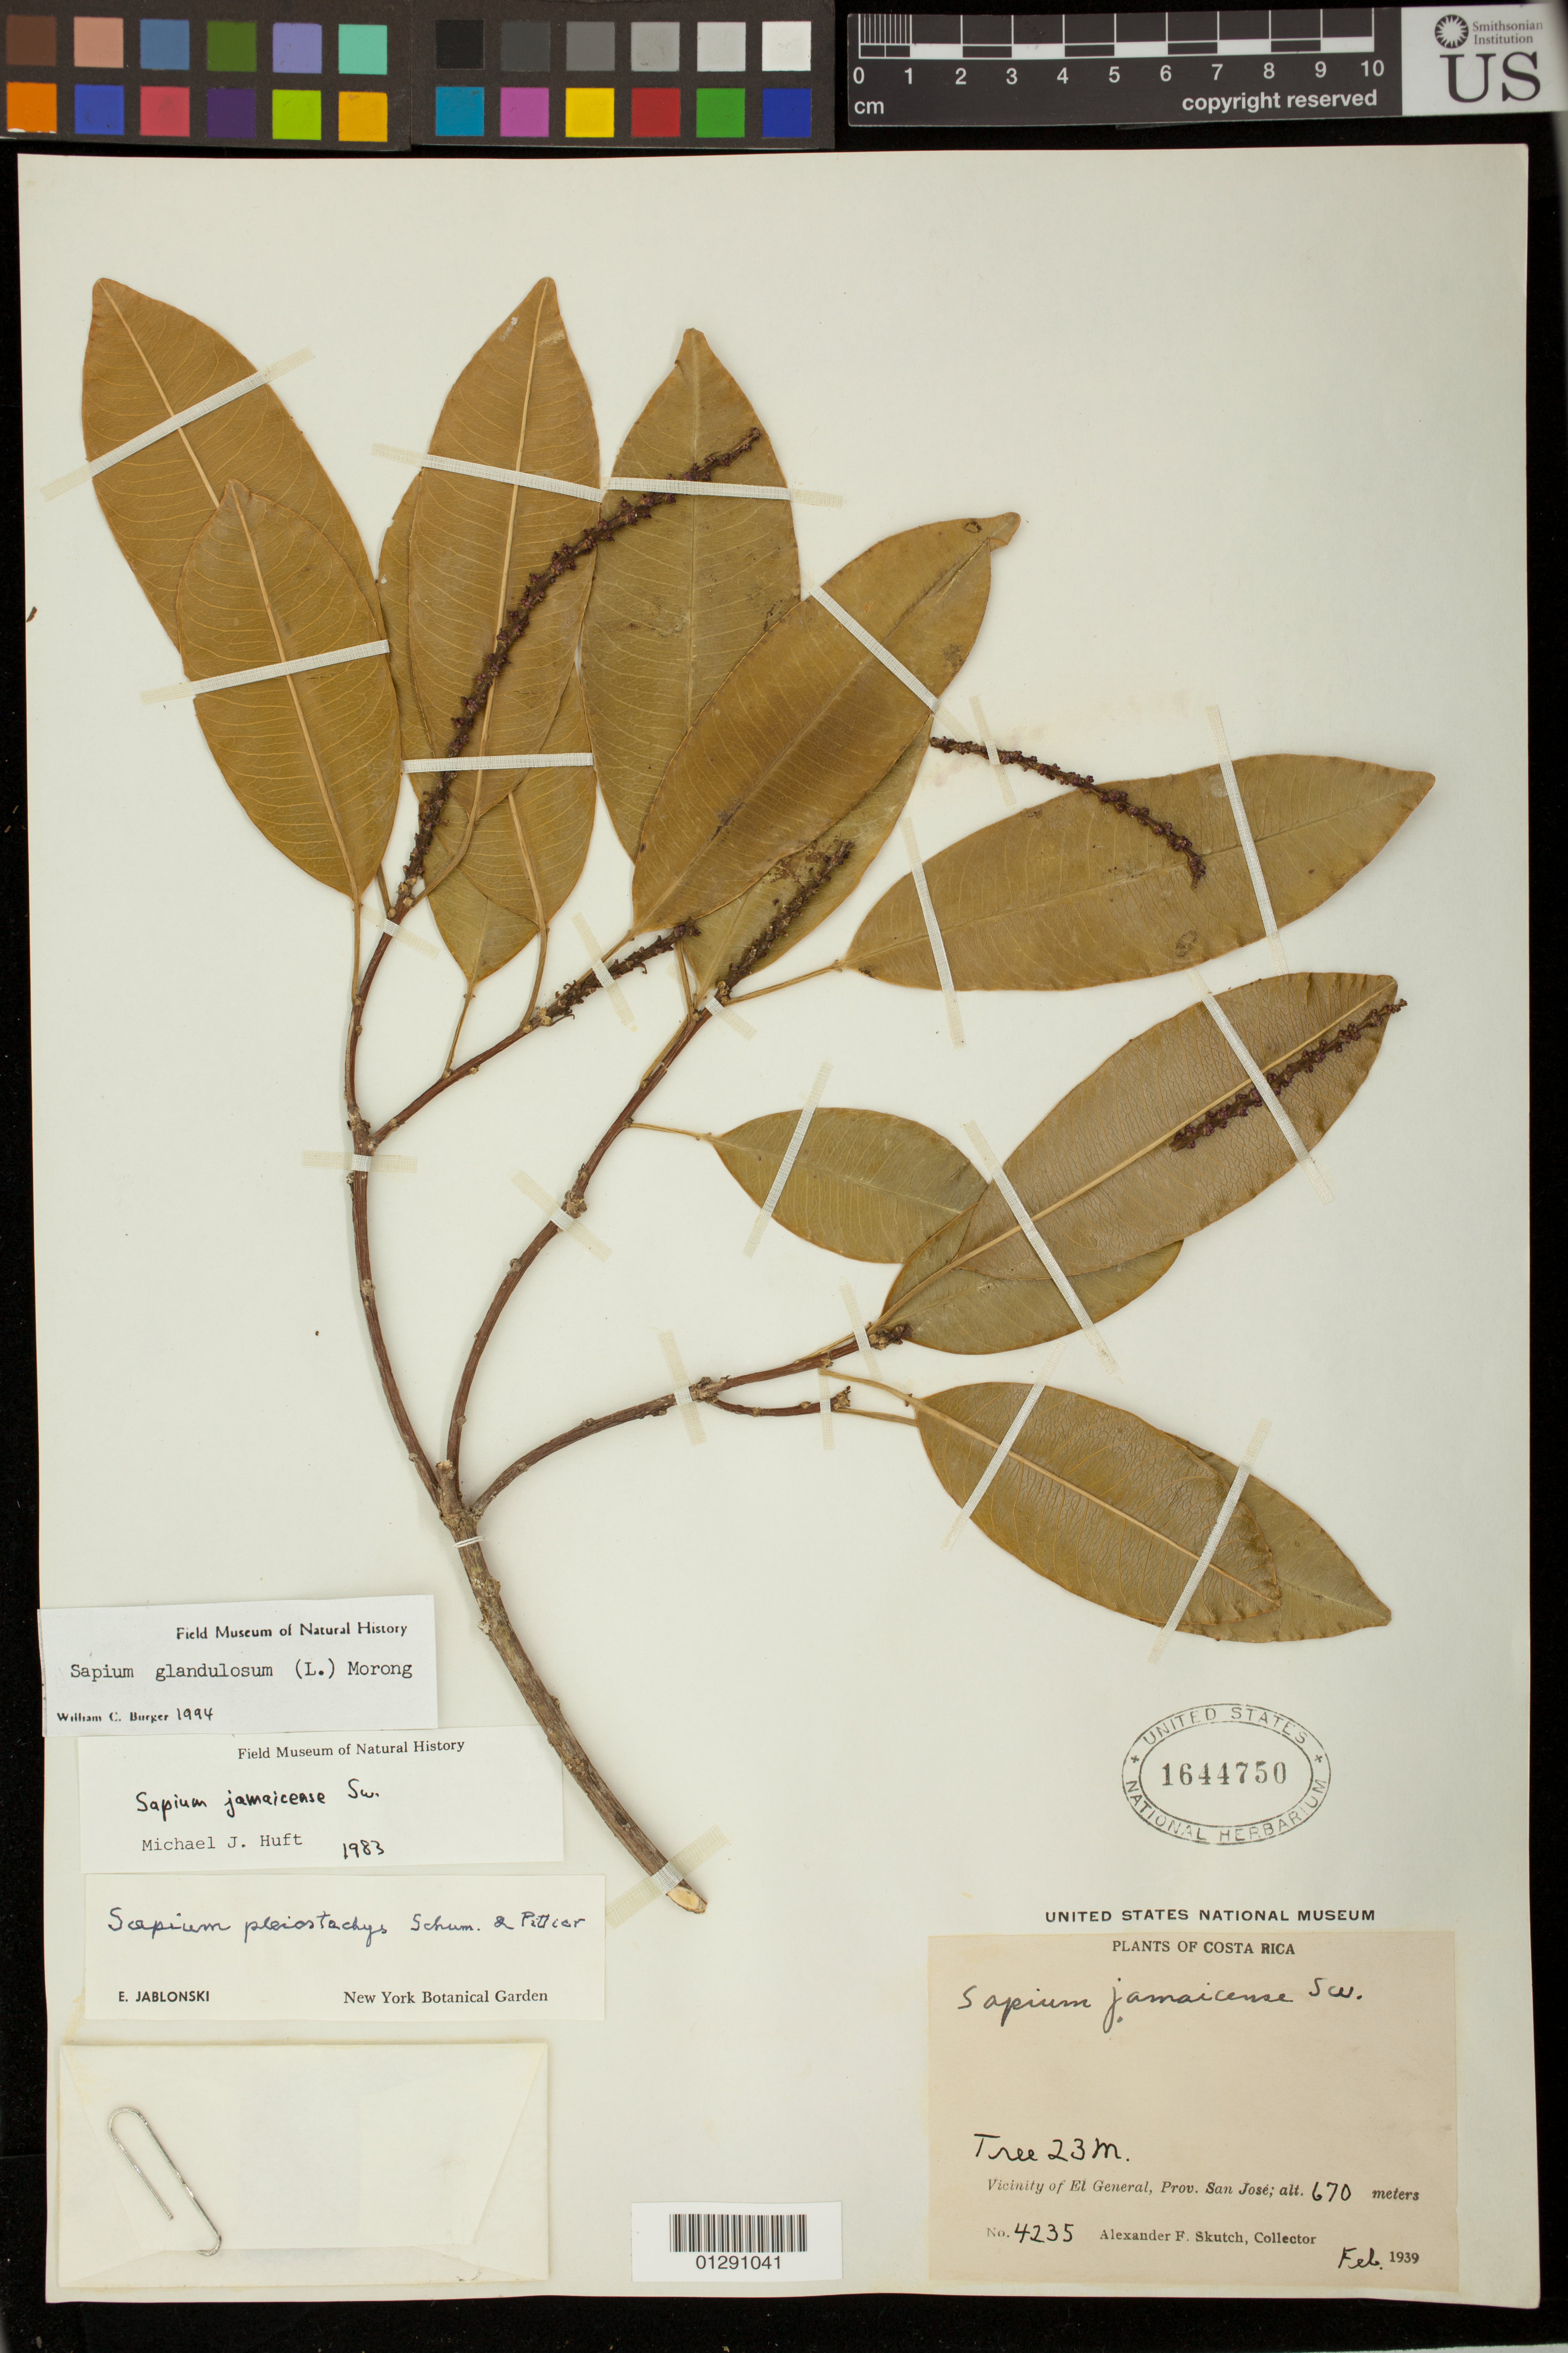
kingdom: Plantae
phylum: Tracheophyta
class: Magnoliopsida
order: Malpighiales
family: Euphorbiaceae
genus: Sapium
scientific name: Sapium glandulosum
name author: (L.) Morong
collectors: A. F. Skutch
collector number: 4235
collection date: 1939-02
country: Costa Rica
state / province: San Jose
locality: Vicinity of El General, Prov. San Jose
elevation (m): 670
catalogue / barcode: US 1644750